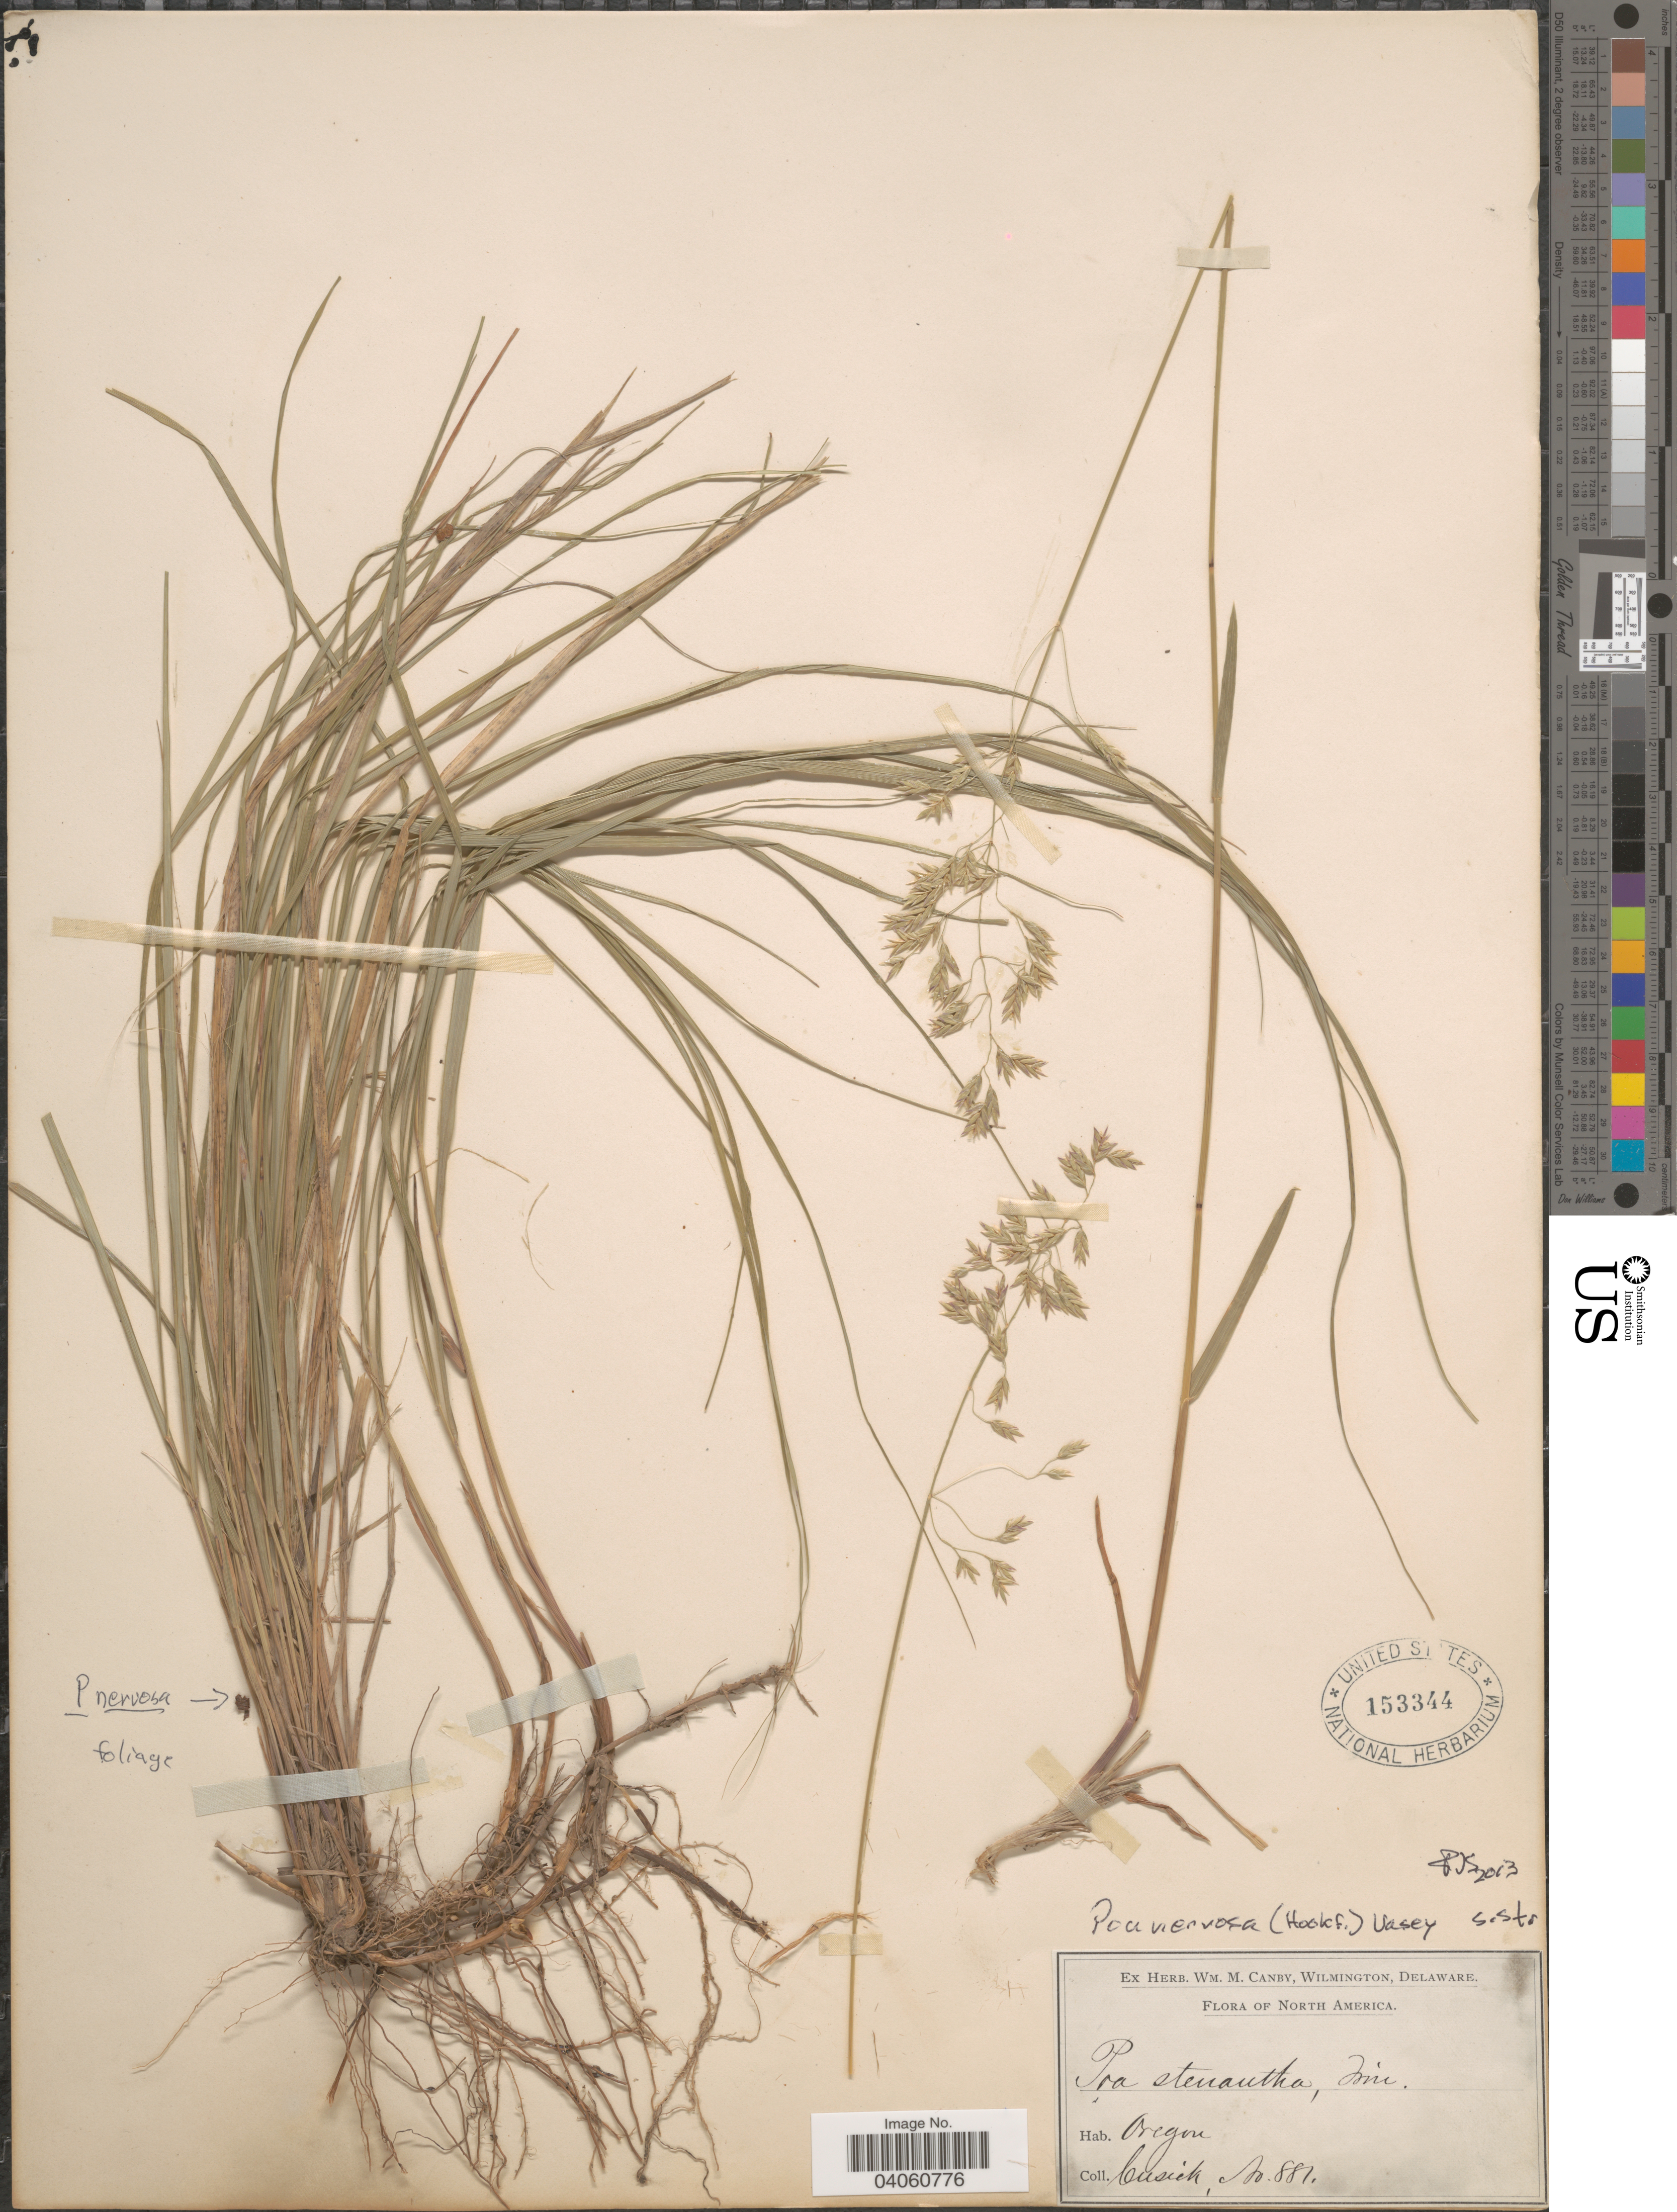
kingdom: Plantae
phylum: Tracheophyta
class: Liliopsida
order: Poales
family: Poaceae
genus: Poa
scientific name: Poa nervosa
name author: (Hook.) Vasey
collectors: Cusick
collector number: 881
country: United States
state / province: Oregon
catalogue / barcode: US 153344